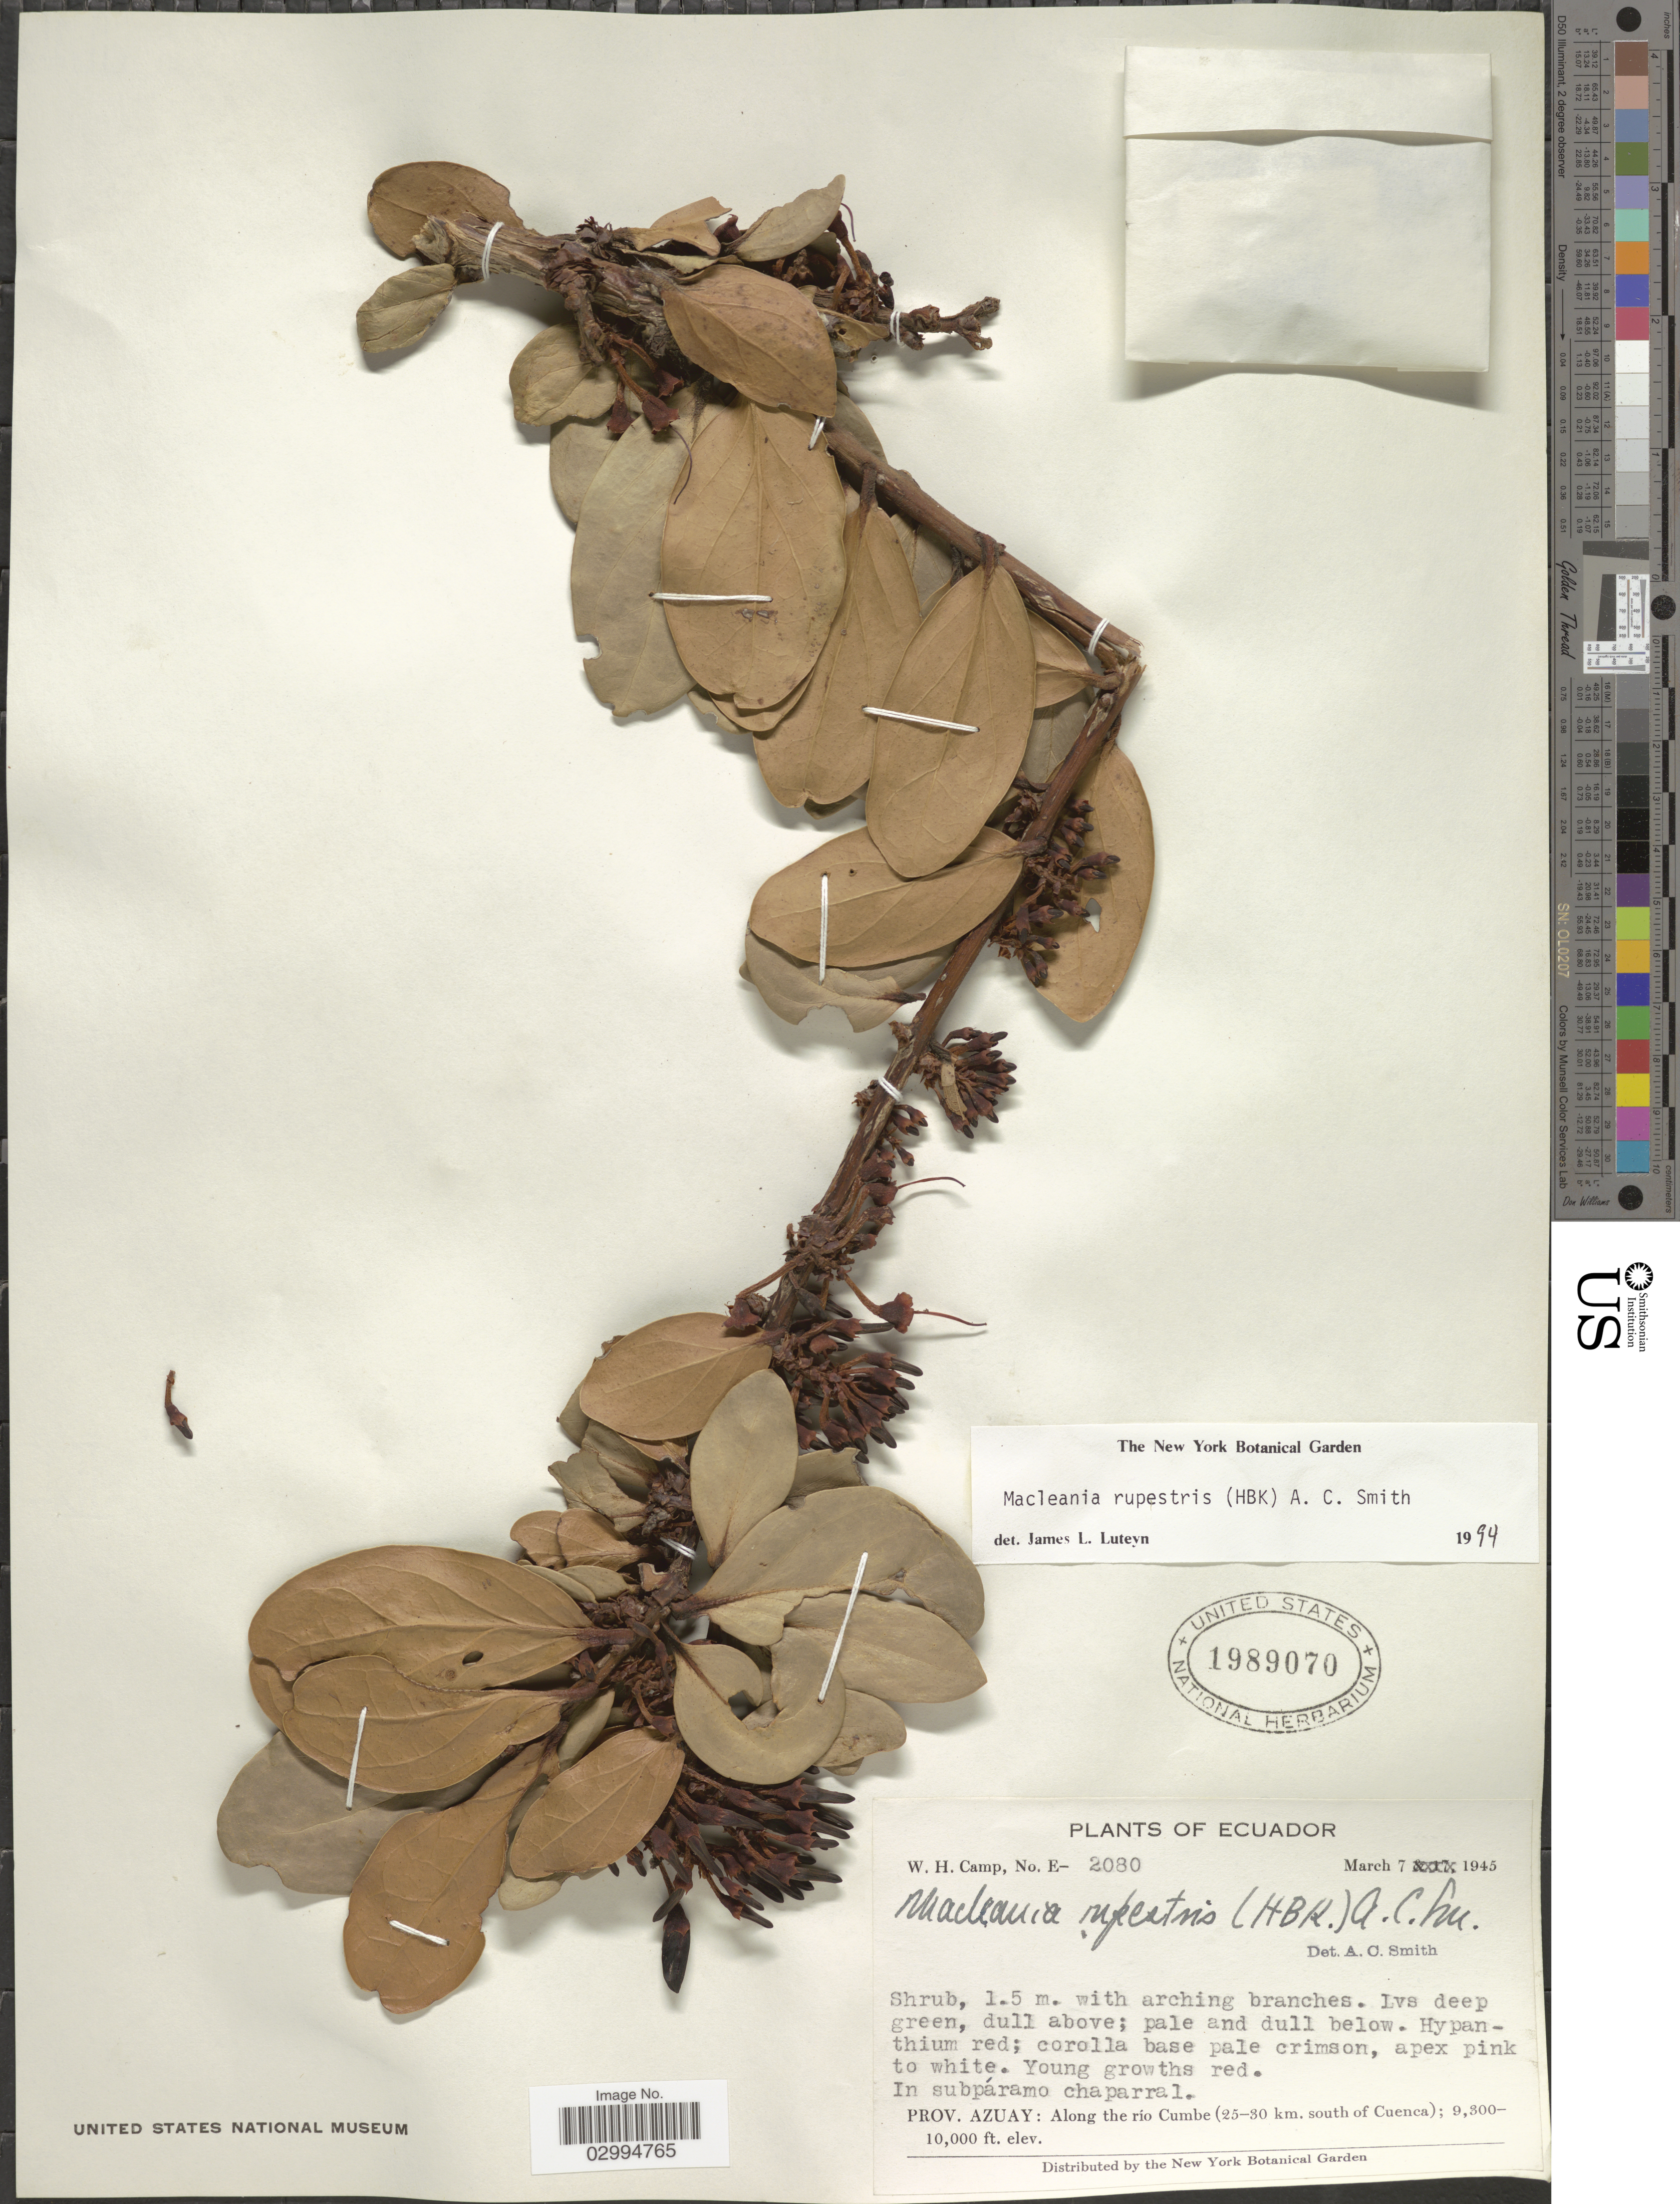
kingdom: Plantae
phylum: Tracheophyta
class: Magnoliopsida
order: Ericales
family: Ericaceae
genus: Macleania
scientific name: Macleania rupestris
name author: (Kunth) A.C. Sm.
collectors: W. H. Camp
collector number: E-2080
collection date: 1945-03-07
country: Ecuador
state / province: Azuay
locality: Along the río Cumbe (25-30 km. south of Cuenca).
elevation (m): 2835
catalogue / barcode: US 1989070